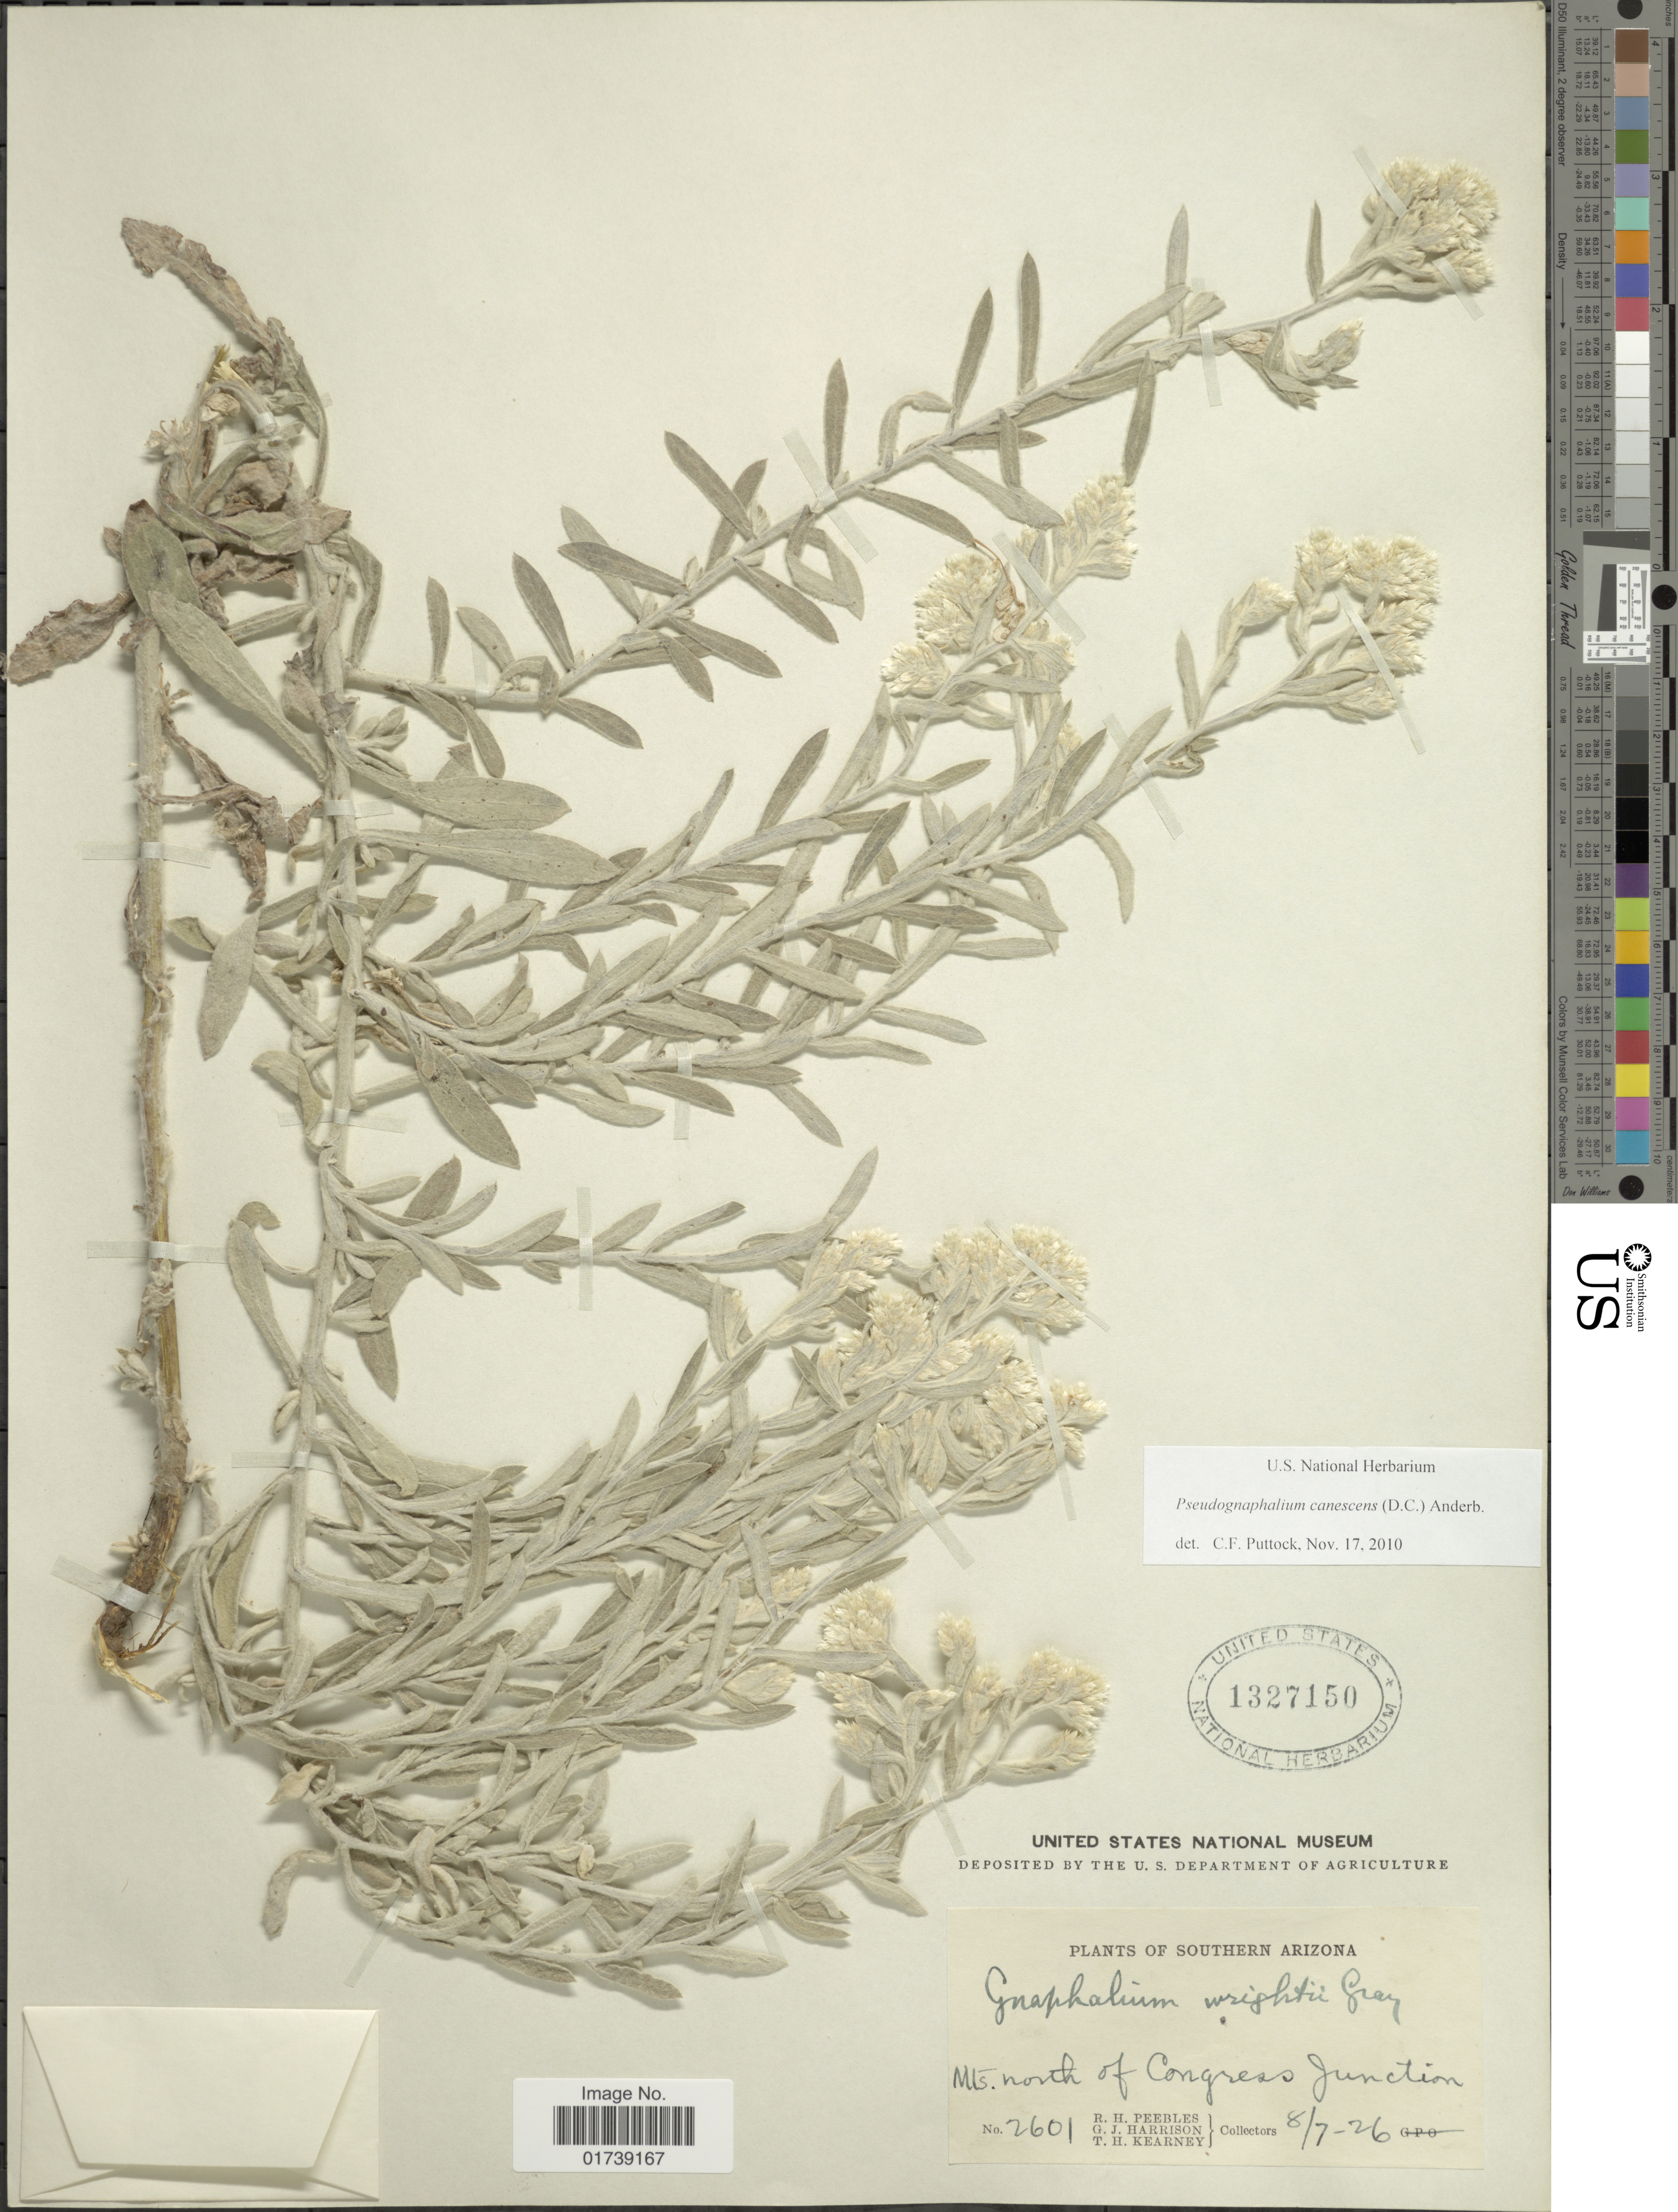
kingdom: Plantae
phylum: Tracheophyta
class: Magnoliopsida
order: Asterales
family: Asteraceae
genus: Pseudognaphalium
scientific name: Pseudognaphalium canescens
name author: (DC.) Anderb.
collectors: R. H. Peebles, G. J. Harrison & T. H. Kearney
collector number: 2601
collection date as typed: Transcribed d/m/y: 7/8/26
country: United States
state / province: Arizona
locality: Southern Arizona, Mts. north of Congress Junction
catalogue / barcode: US 1327150